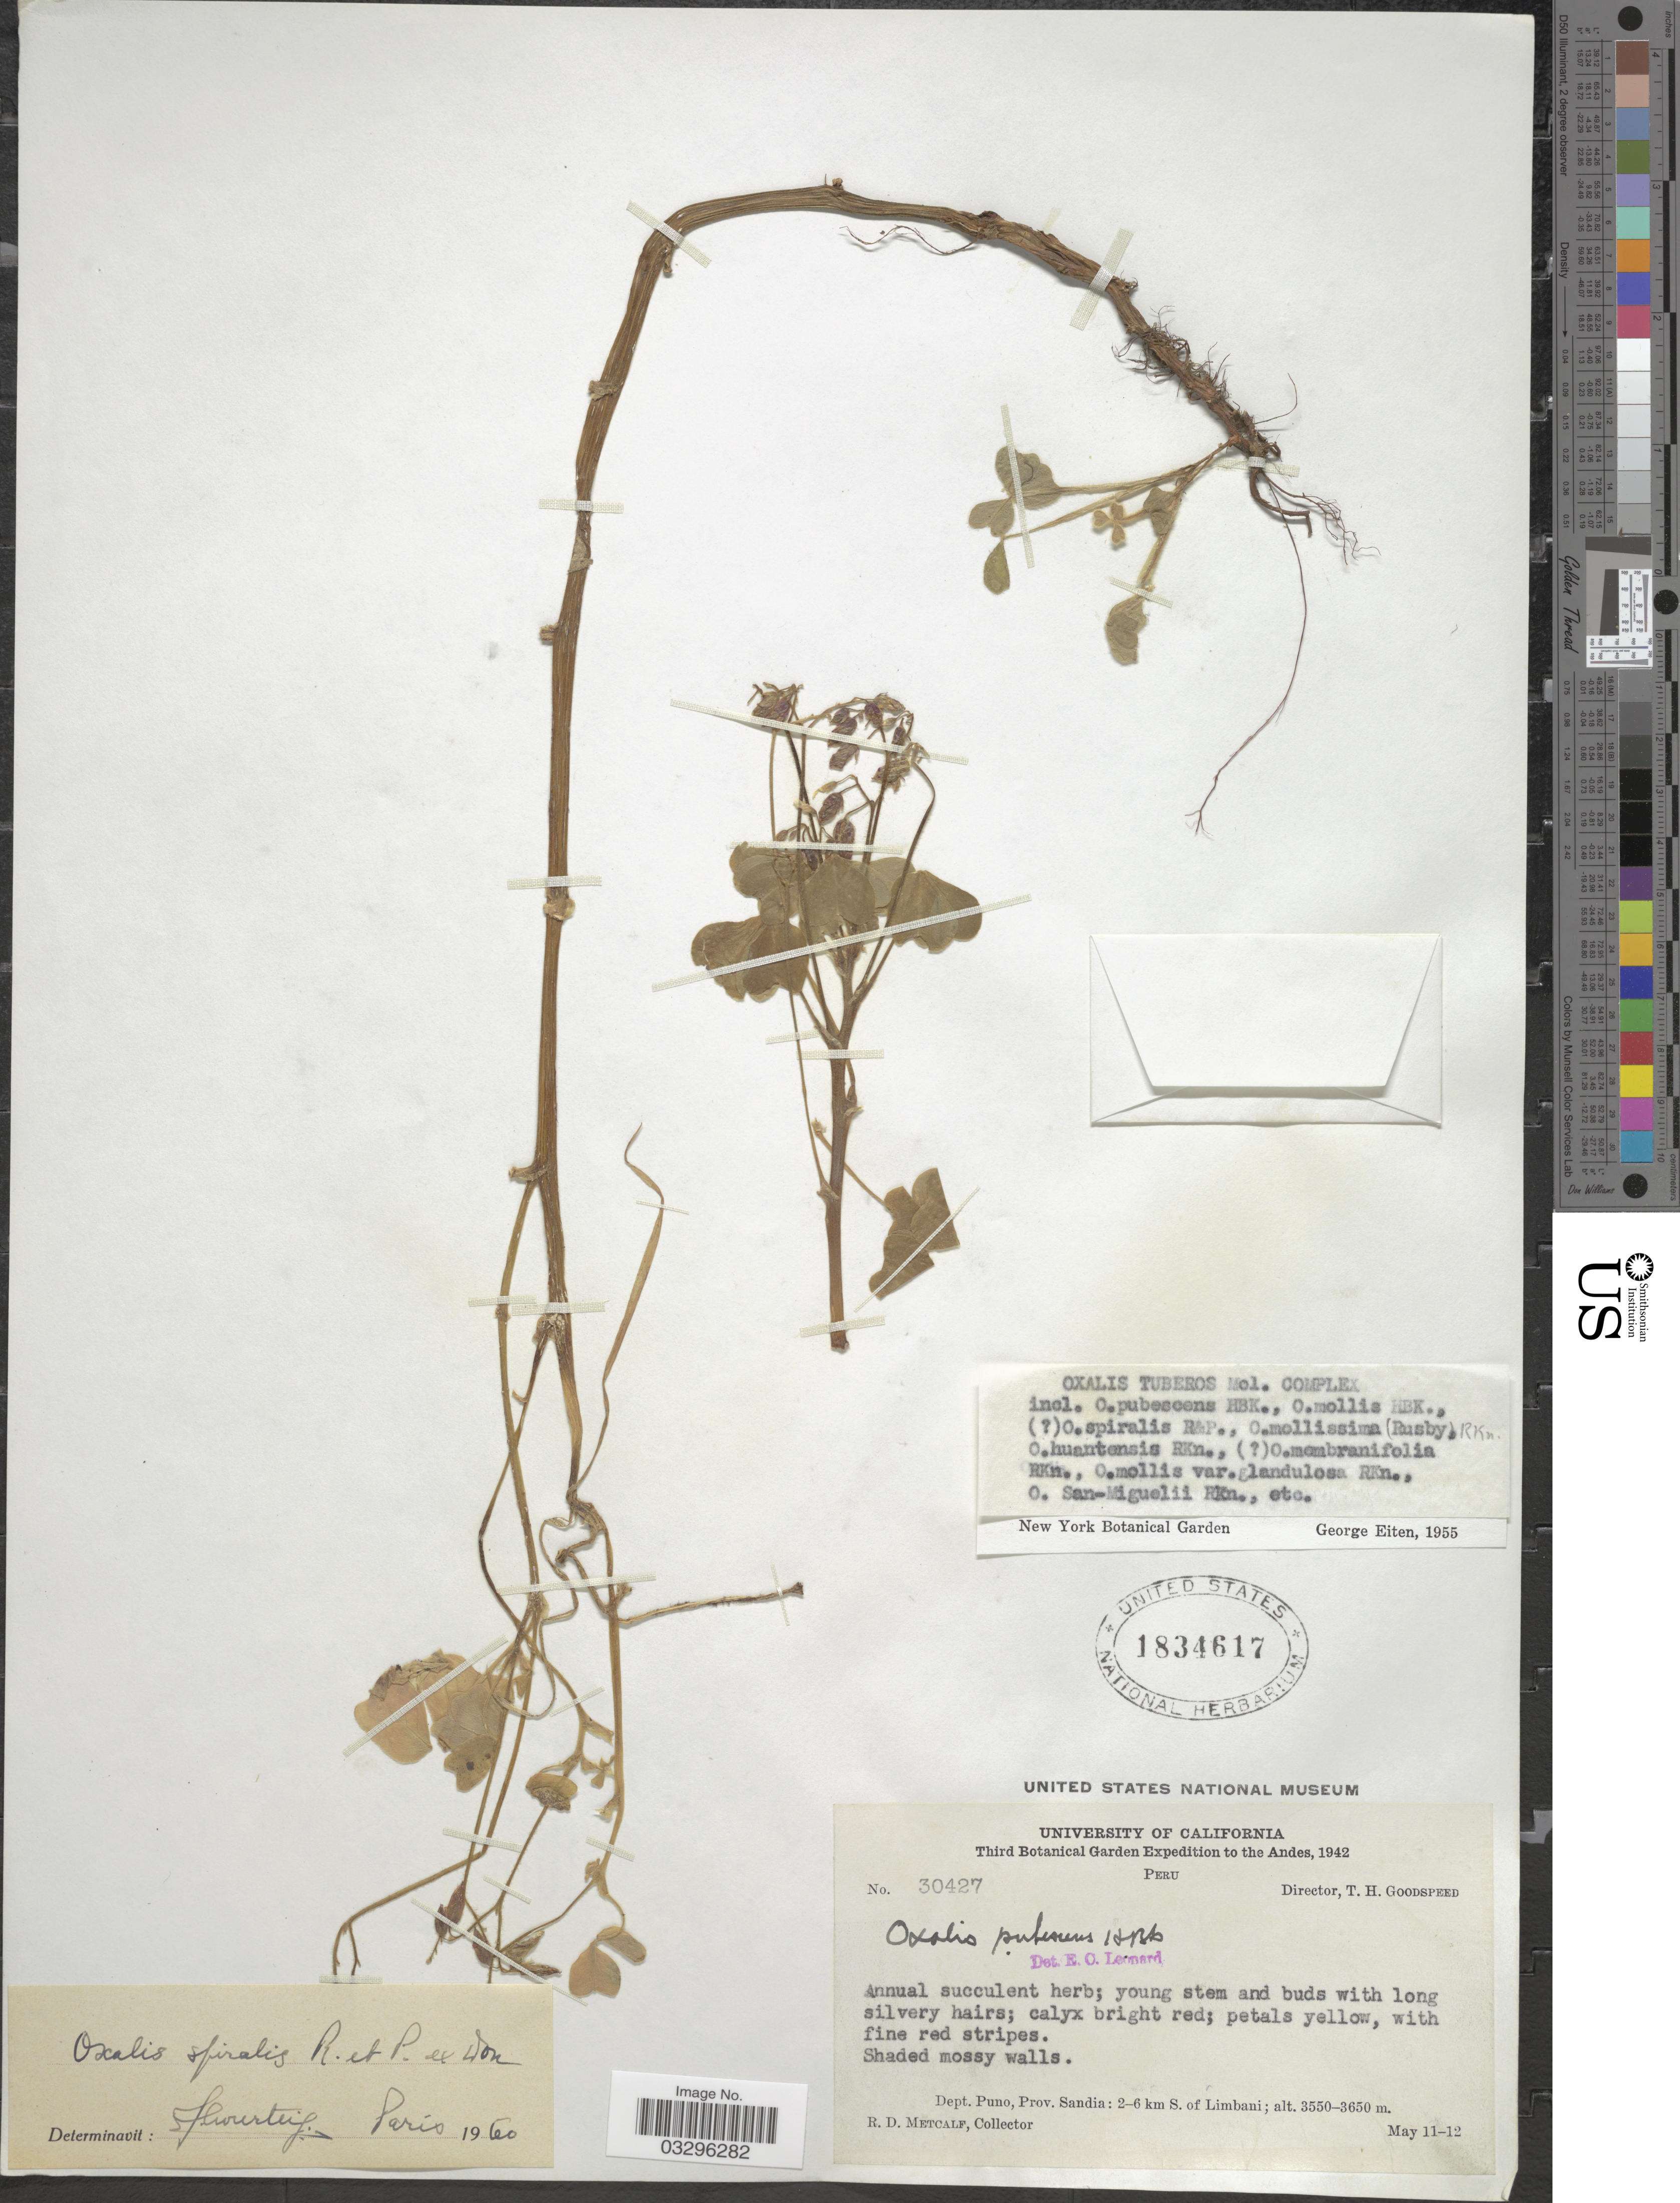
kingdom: Plantae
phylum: Tracheophyta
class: Magnoliopsida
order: Oxalidales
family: Oxalidaceae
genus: Oxalis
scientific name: Oxalis spiralis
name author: Ruiz & Pav. ex G. Don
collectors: R. D. Metcalf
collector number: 30427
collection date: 1942-05-11/1942-05-12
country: Peru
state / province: Puno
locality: The Andes. Dept. Puno, Prov. Sandia: 2-6 km S. of Limbani.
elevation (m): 3550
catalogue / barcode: US 1834617